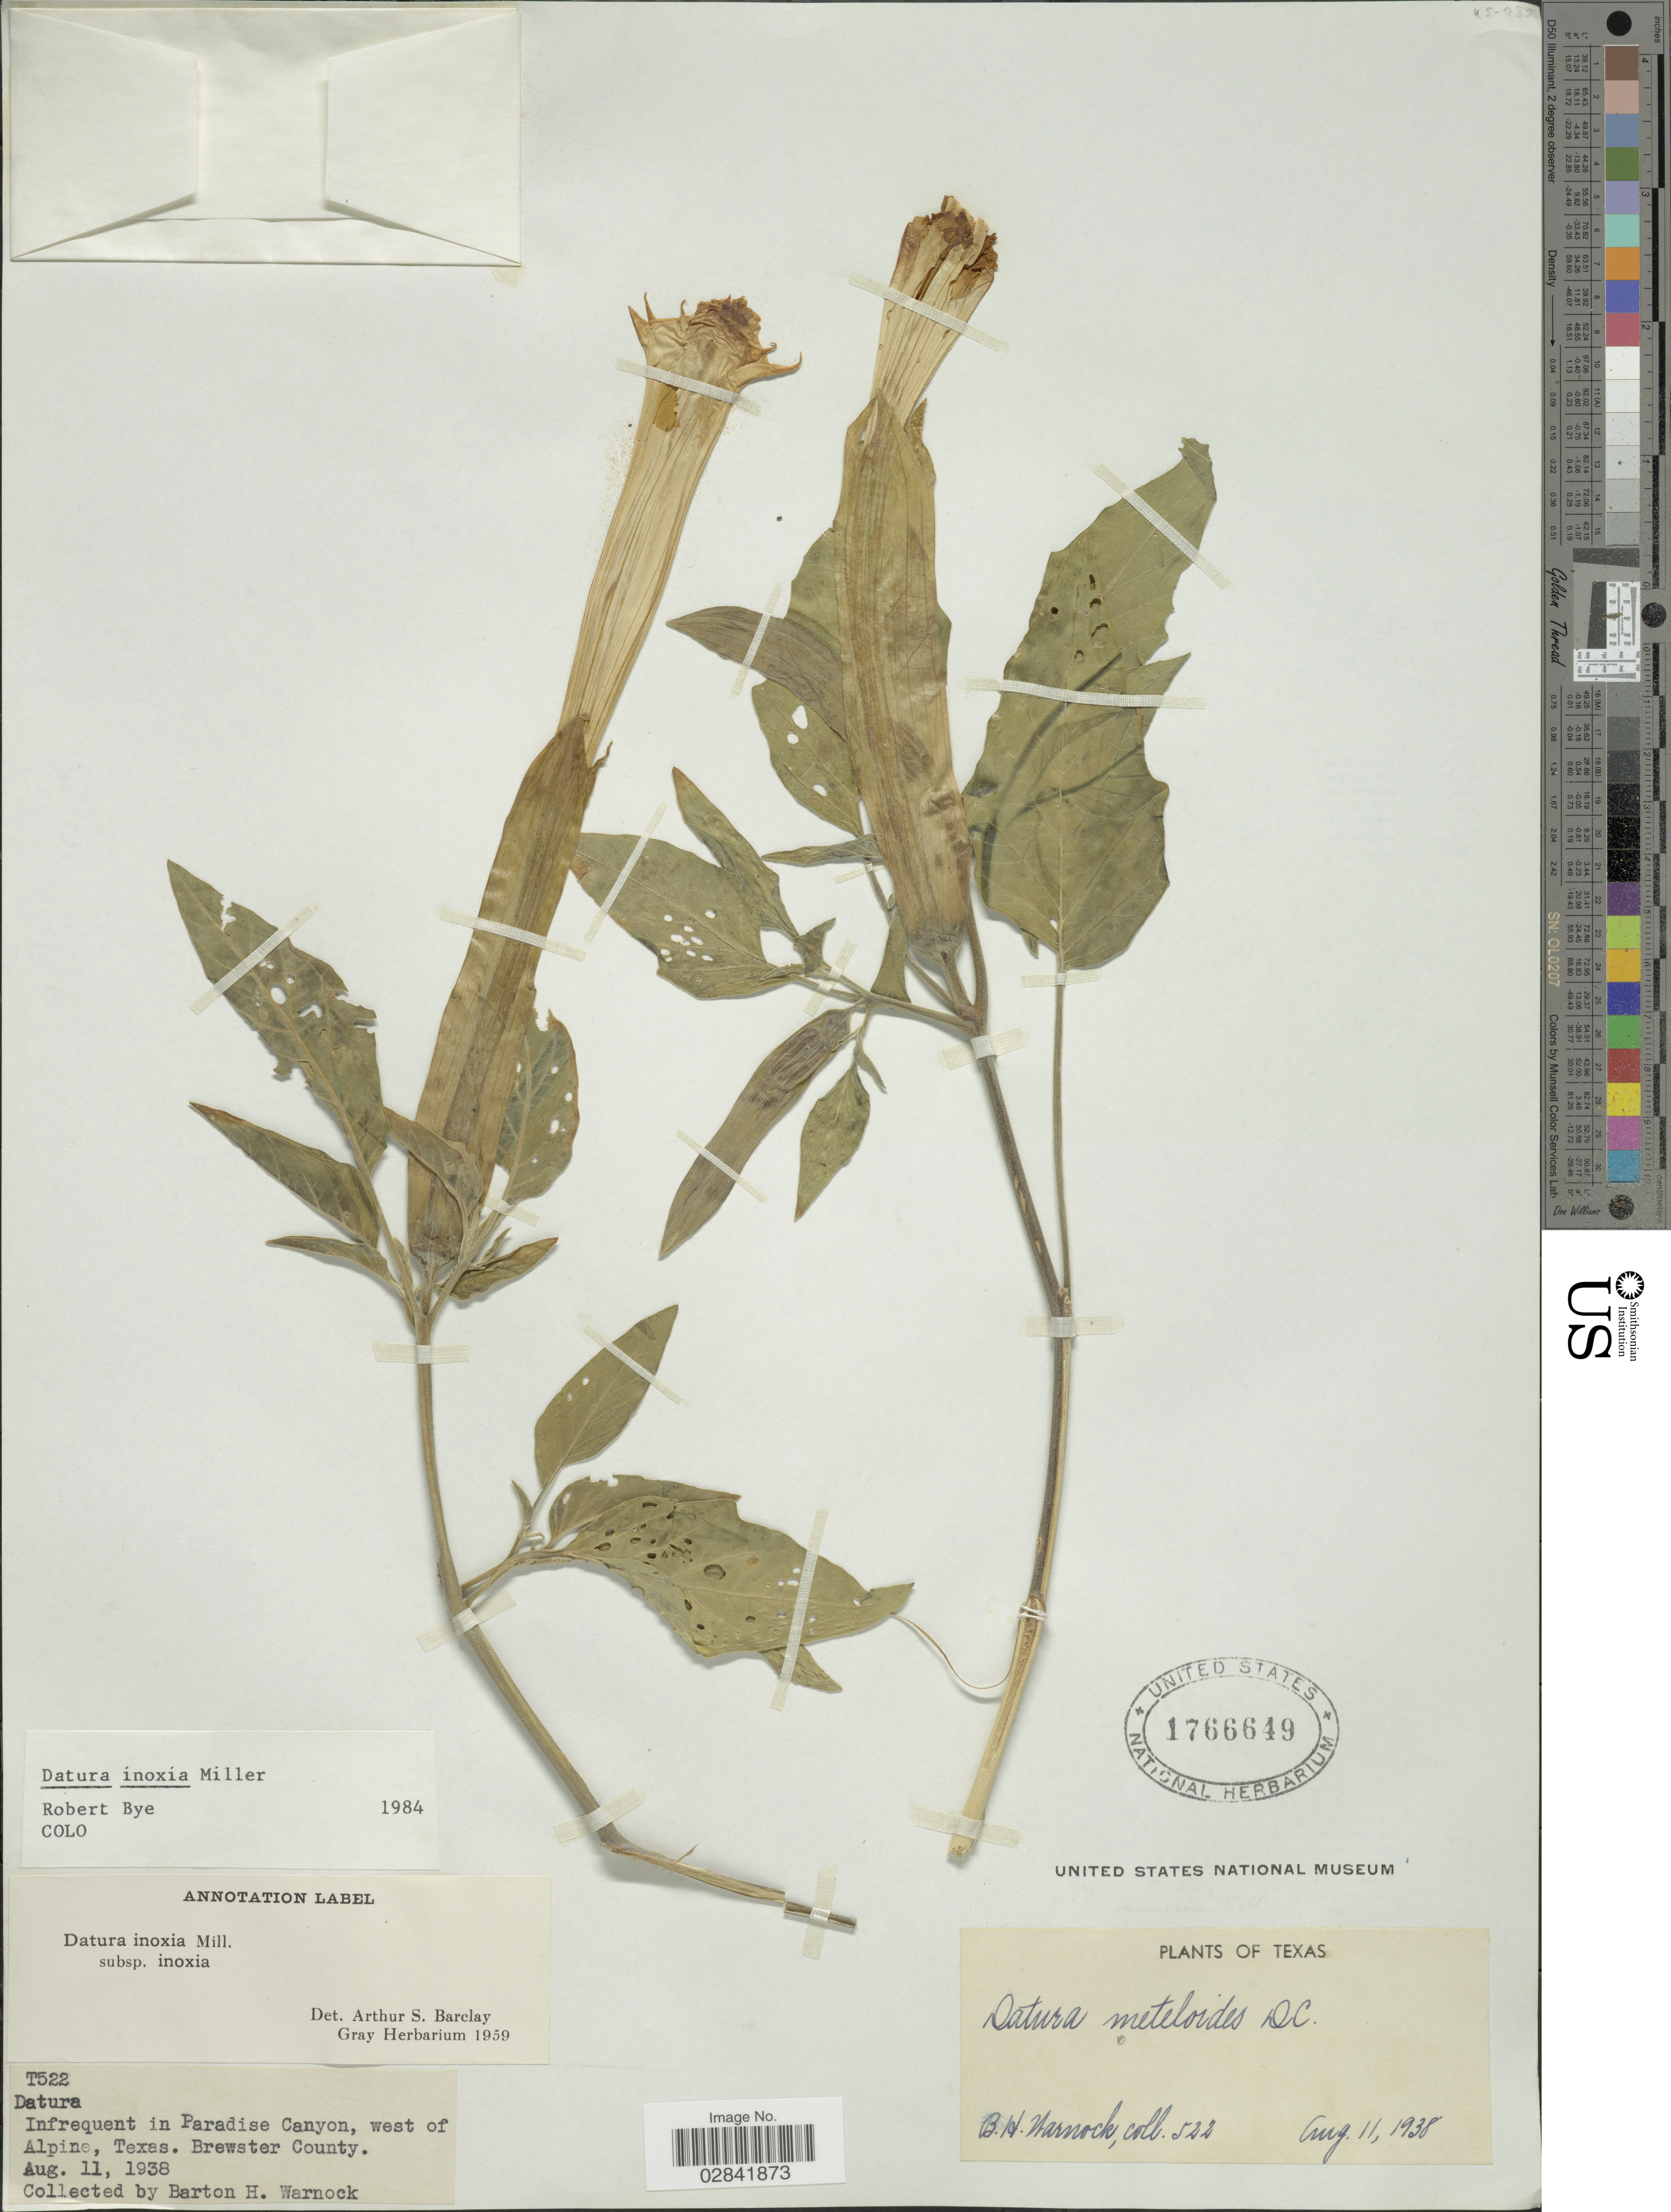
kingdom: Plantae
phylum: Tracheophyta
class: Magnoliopsida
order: Solanales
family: Solanaceae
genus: Datura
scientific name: Datura innoxia subsp. quinquecuspidata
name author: (Torr.) A.S. Barclay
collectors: B. H. Warnock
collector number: T522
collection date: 1938-08-11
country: United States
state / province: Texas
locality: Infrequent in Paradise Canyon, west of Alpine. Brewster County.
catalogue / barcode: US 1766649